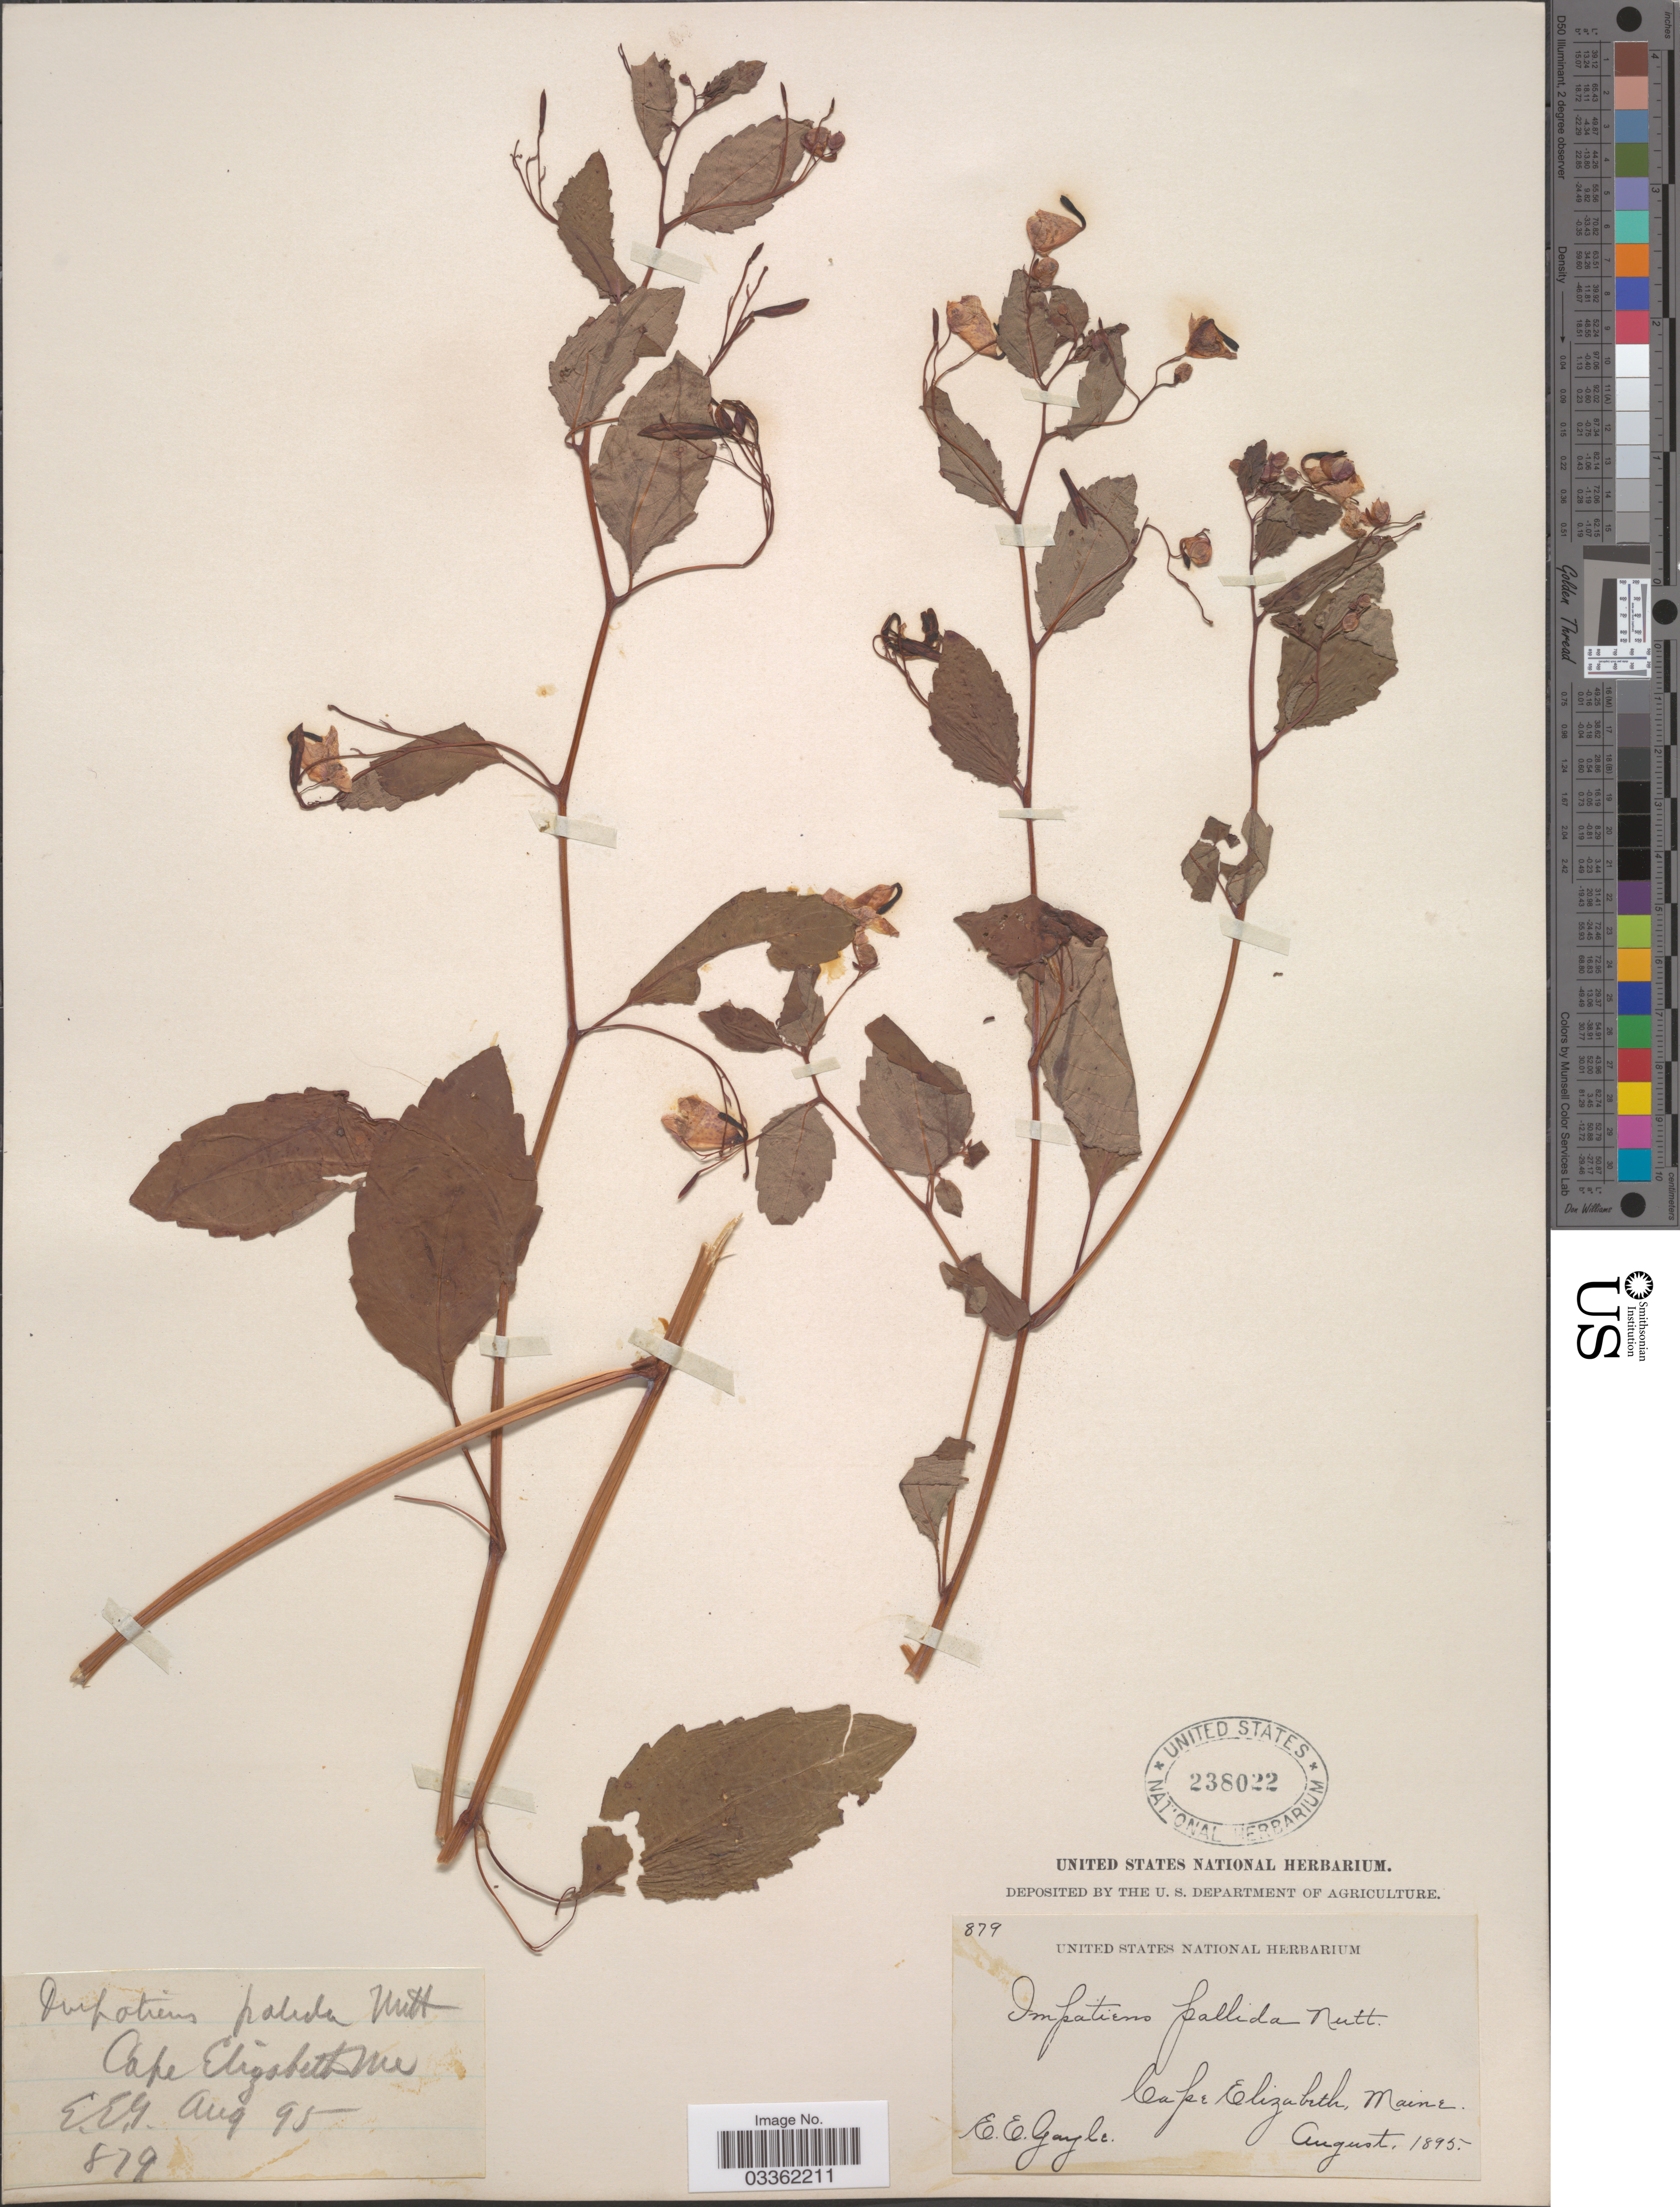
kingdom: Plantae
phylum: Tracheophyta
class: Magnoliopsida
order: Ericales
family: Balsaminaceae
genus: Impatiens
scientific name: Impatiens capensis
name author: Meerb.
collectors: E. Gayle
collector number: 879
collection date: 1895-08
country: United States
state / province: Maine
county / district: Cumberland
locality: Cape Elizabeth.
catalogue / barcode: US 238022